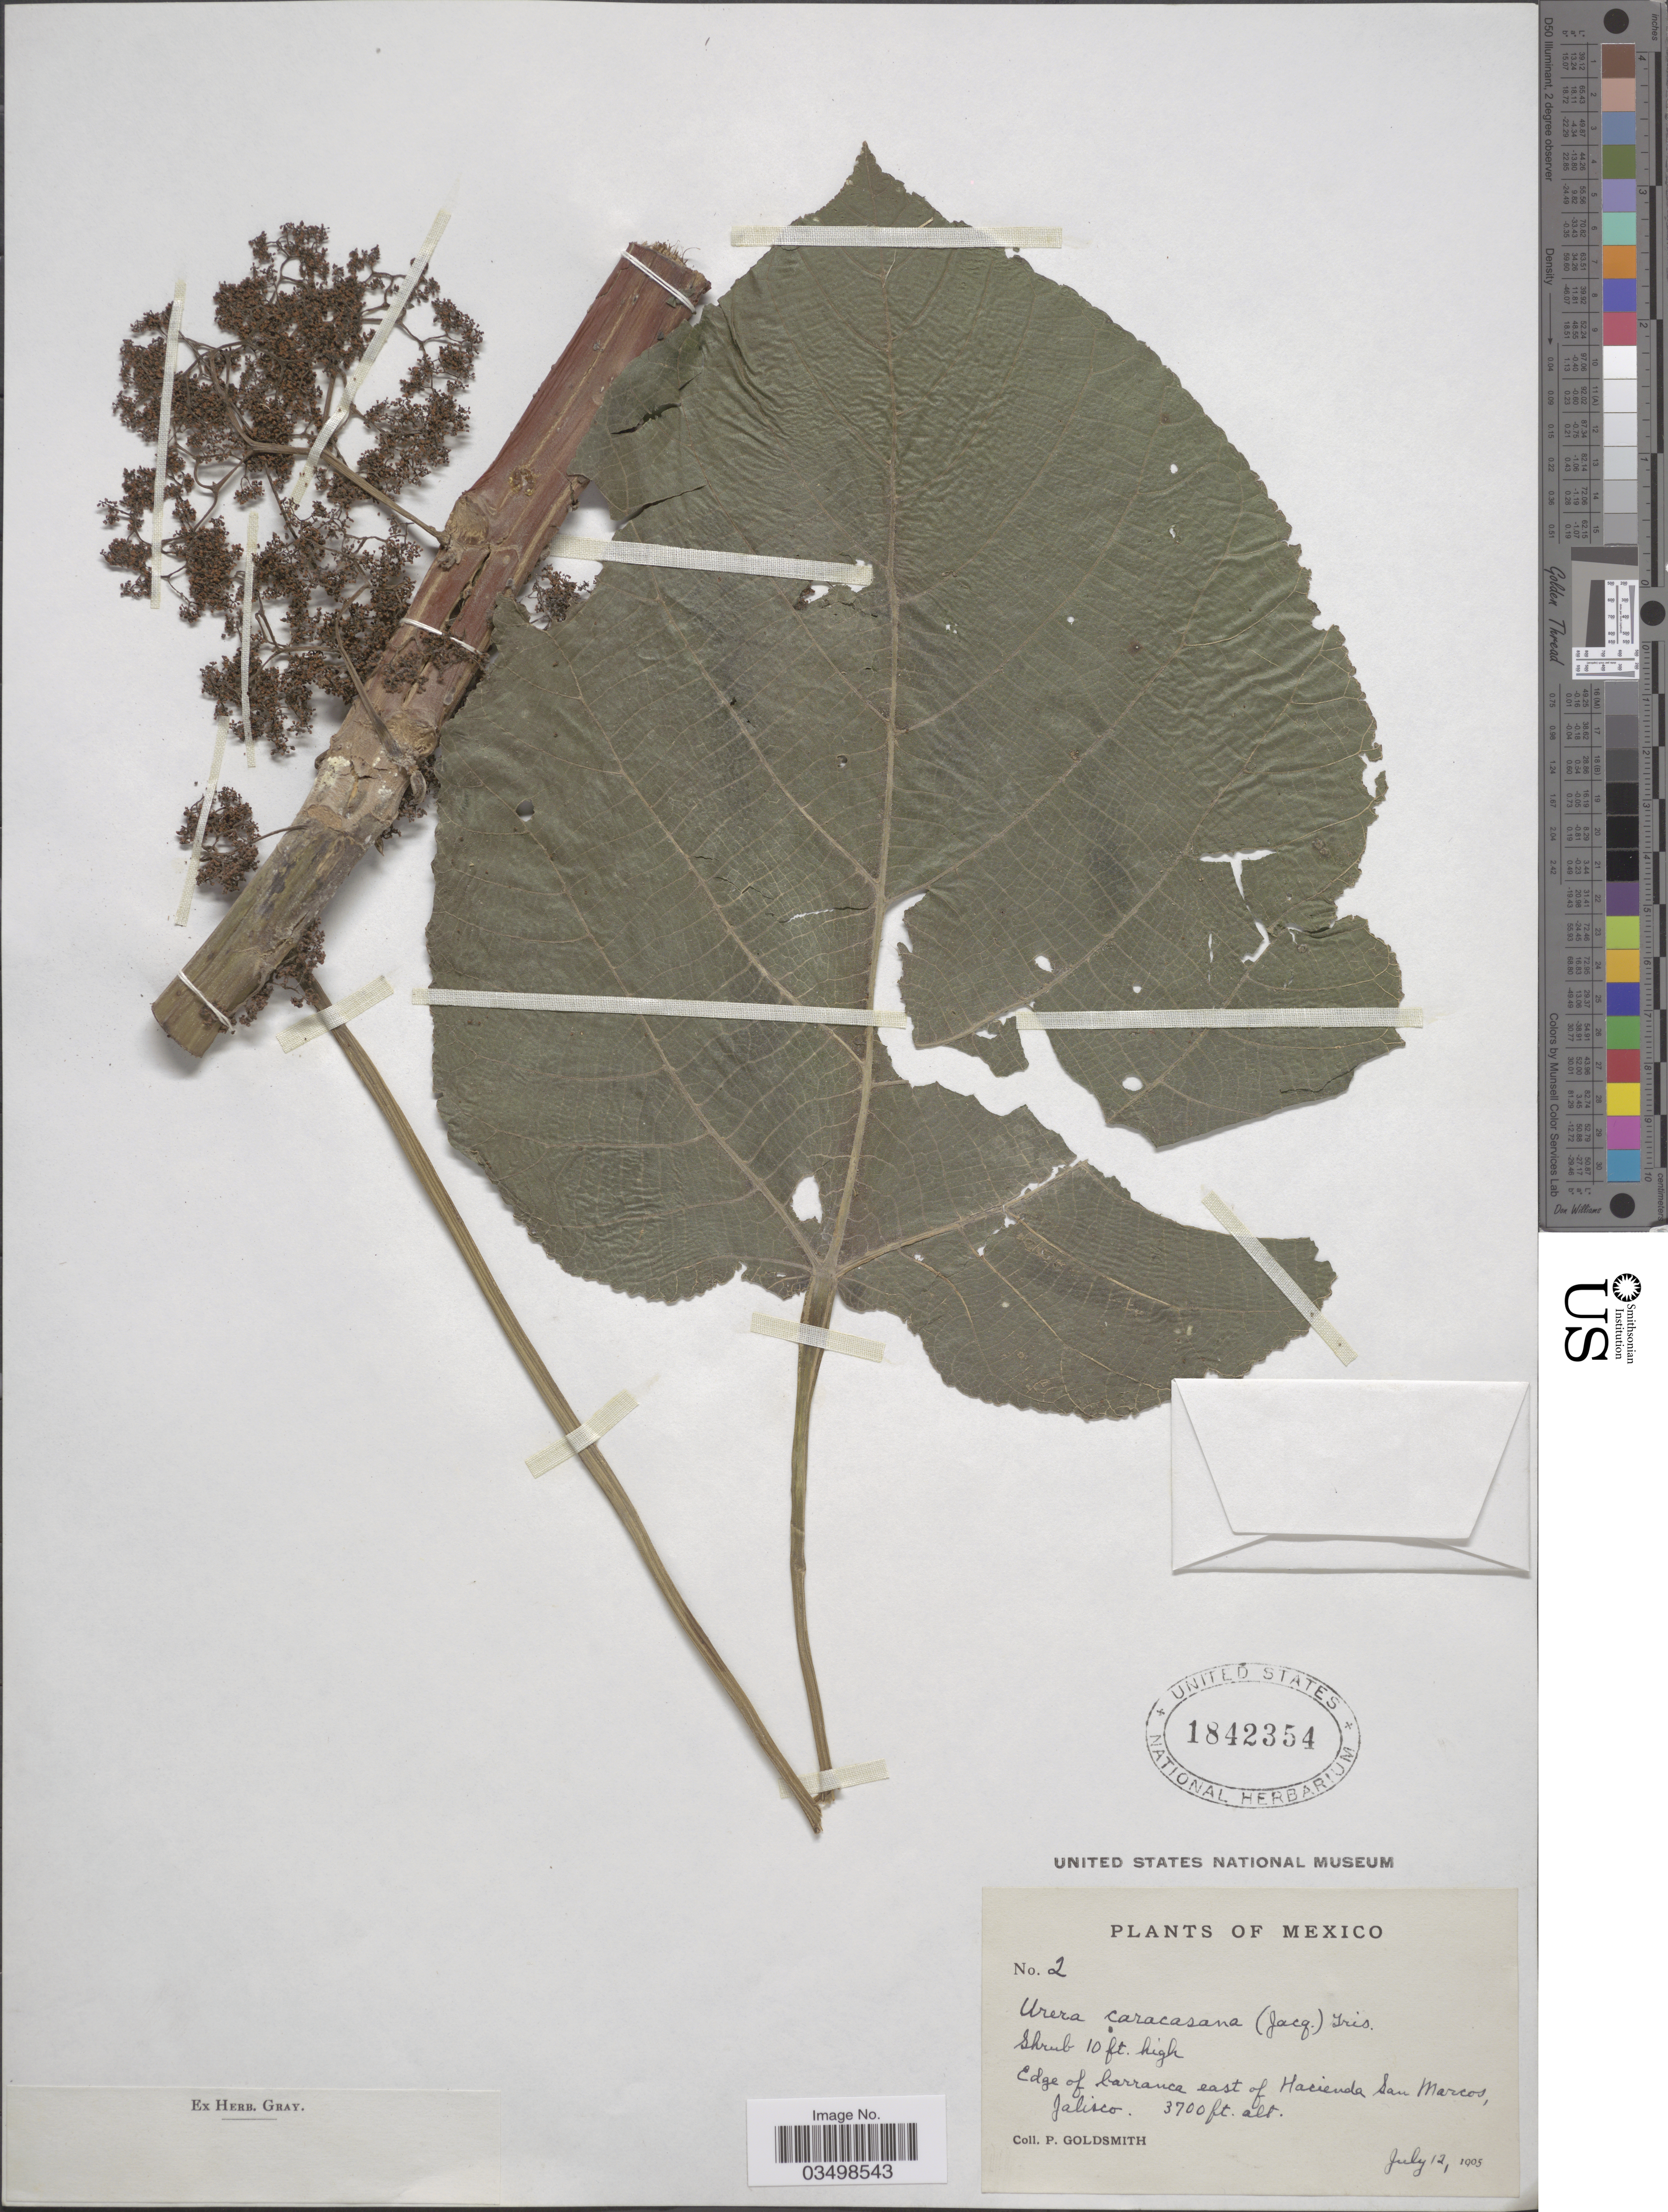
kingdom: Plantae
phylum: Tracheophyta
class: Magnoliopsida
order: Rosales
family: Urticaceae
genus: Urera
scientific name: Urera caracasana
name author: (Jacq.) Gaudich. ex Griseb.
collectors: P. Goldsmith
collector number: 2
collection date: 1905-07-12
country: Mexico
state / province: Jalisco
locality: Edge of barranca east of Hacienda San Marcos.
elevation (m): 1128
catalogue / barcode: US 1842354